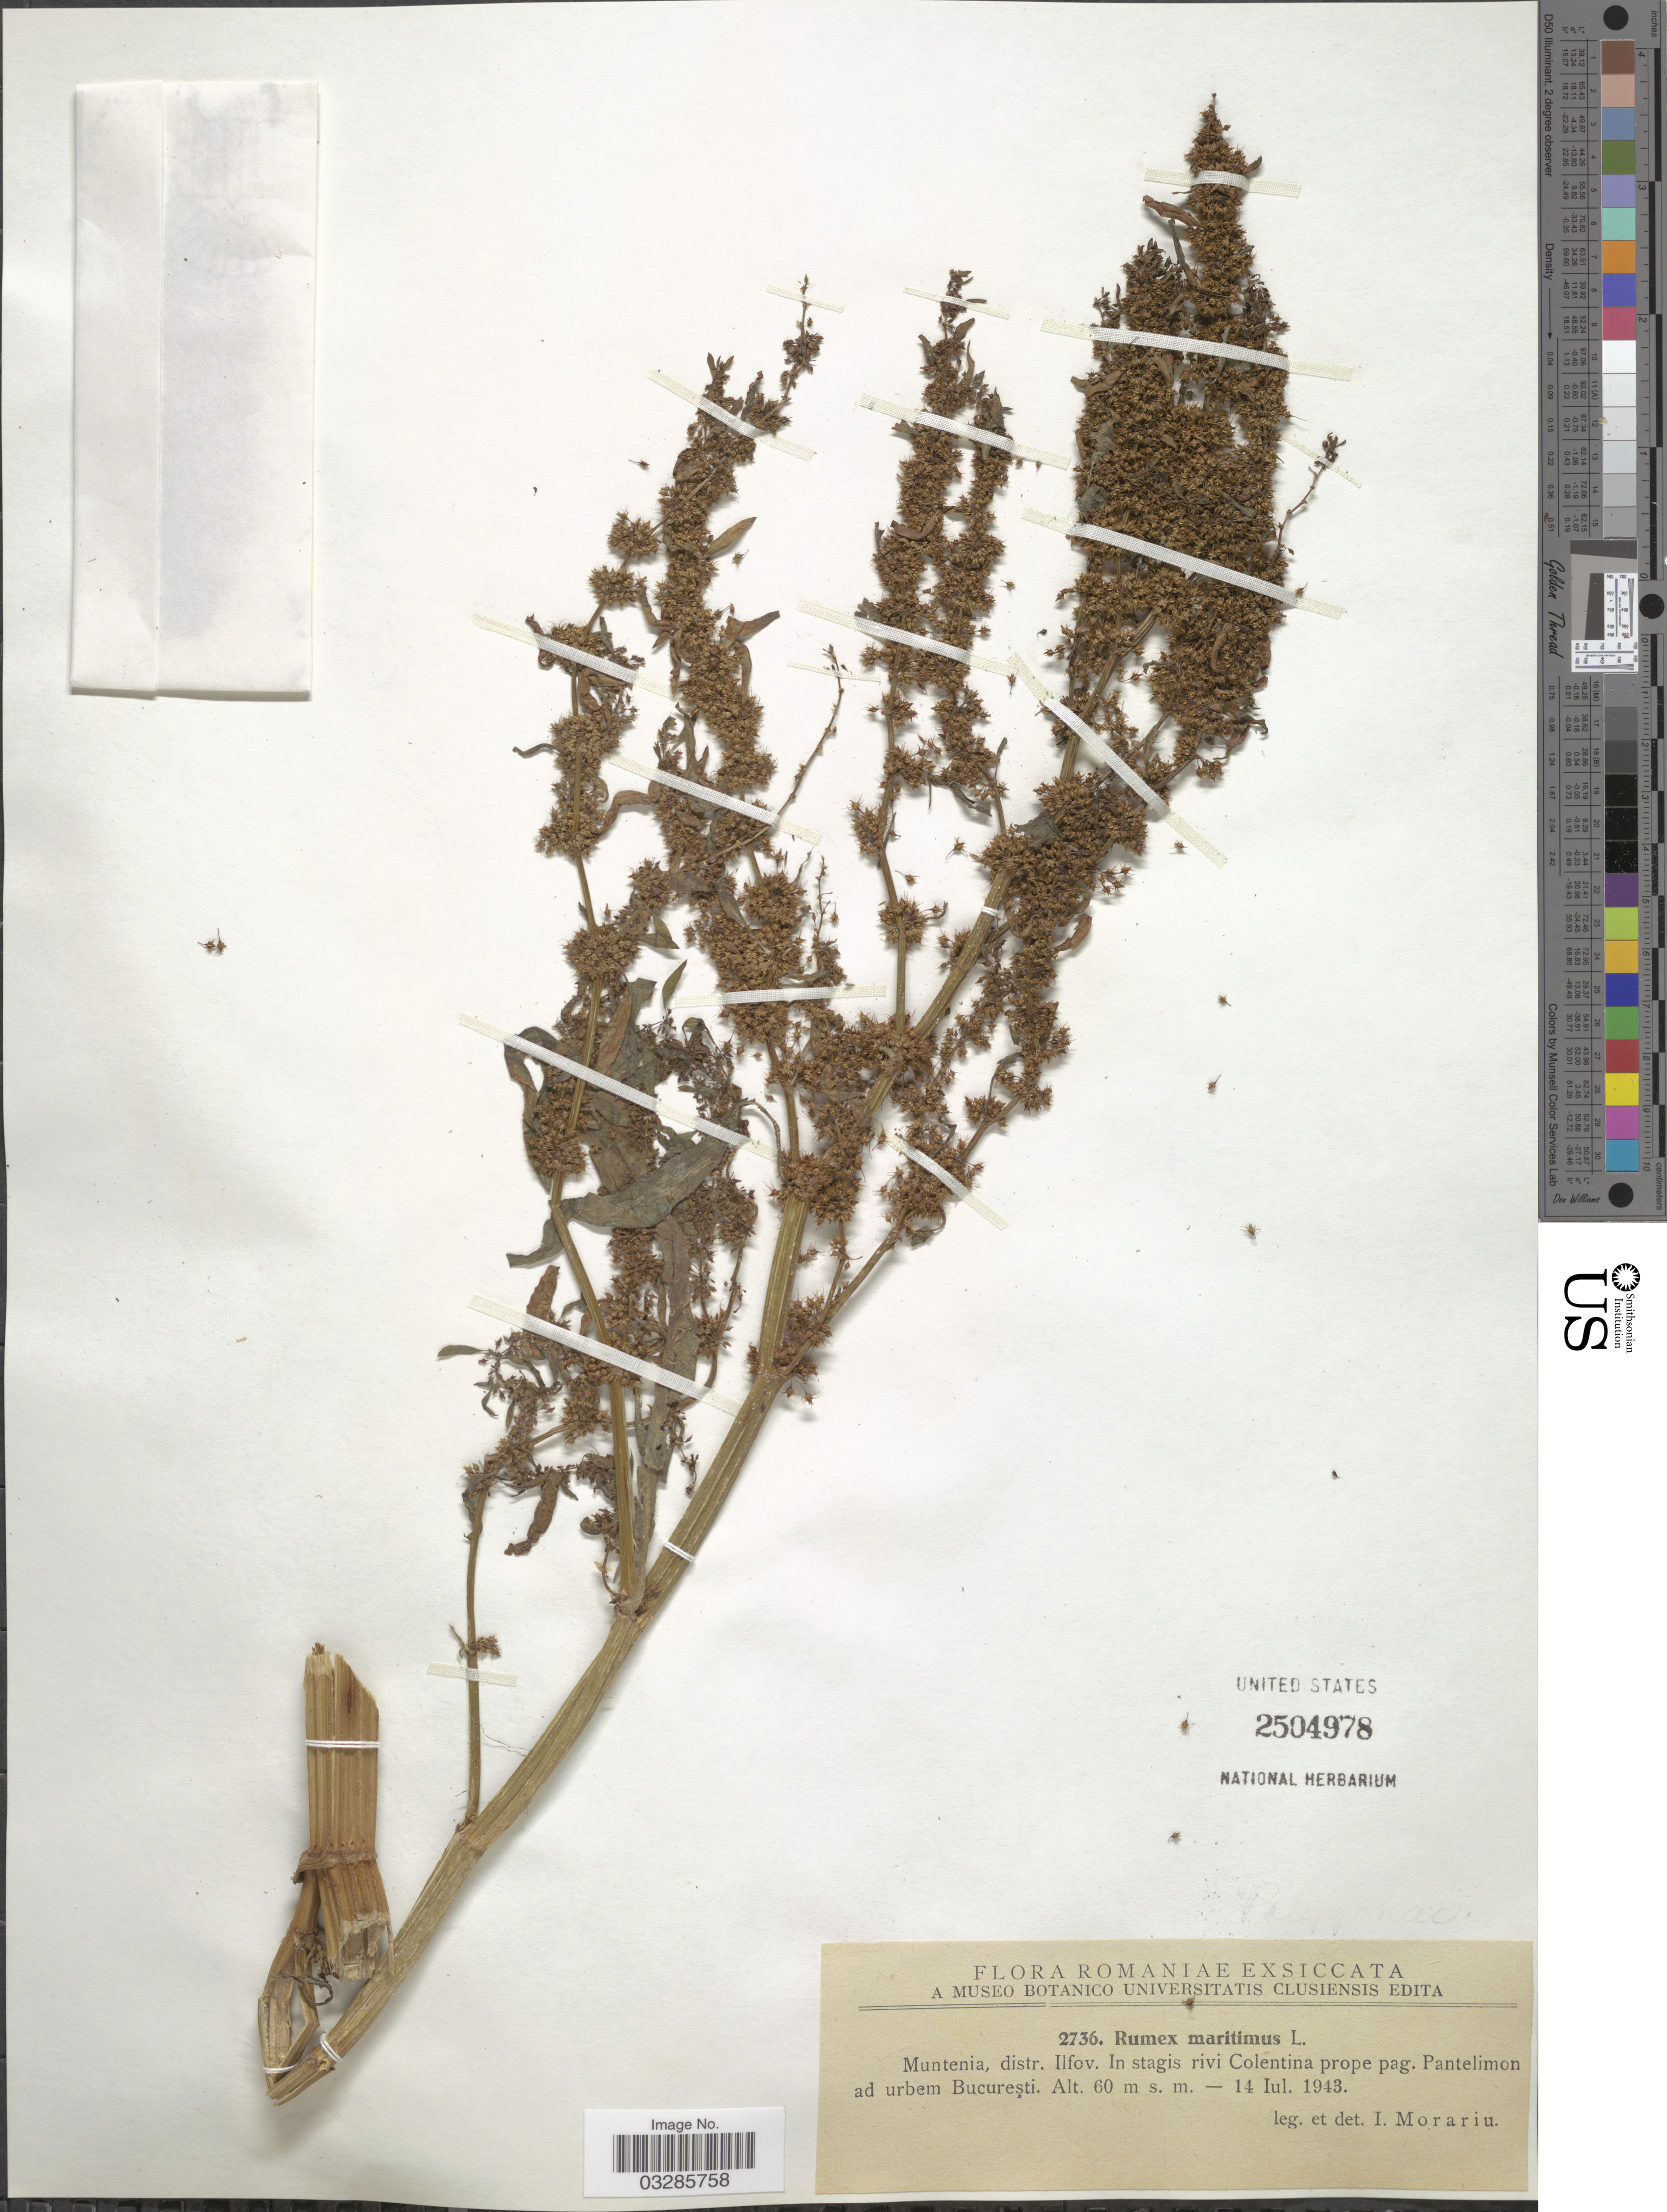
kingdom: Plantae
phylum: Tracheophyta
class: Magnoliopsida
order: Caryophyllales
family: Polygonaceae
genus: Rumex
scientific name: Rumex maritimus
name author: L.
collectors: I. Morariu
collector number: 2736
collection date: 1943-07-14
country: Romania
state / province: Ilfov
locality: Muntenia, distr. Ilfov. In stagis rivi Colentina prope pag. Pantelimon ad urbem Bucureşti.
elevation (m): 60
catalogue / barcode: US 2504978